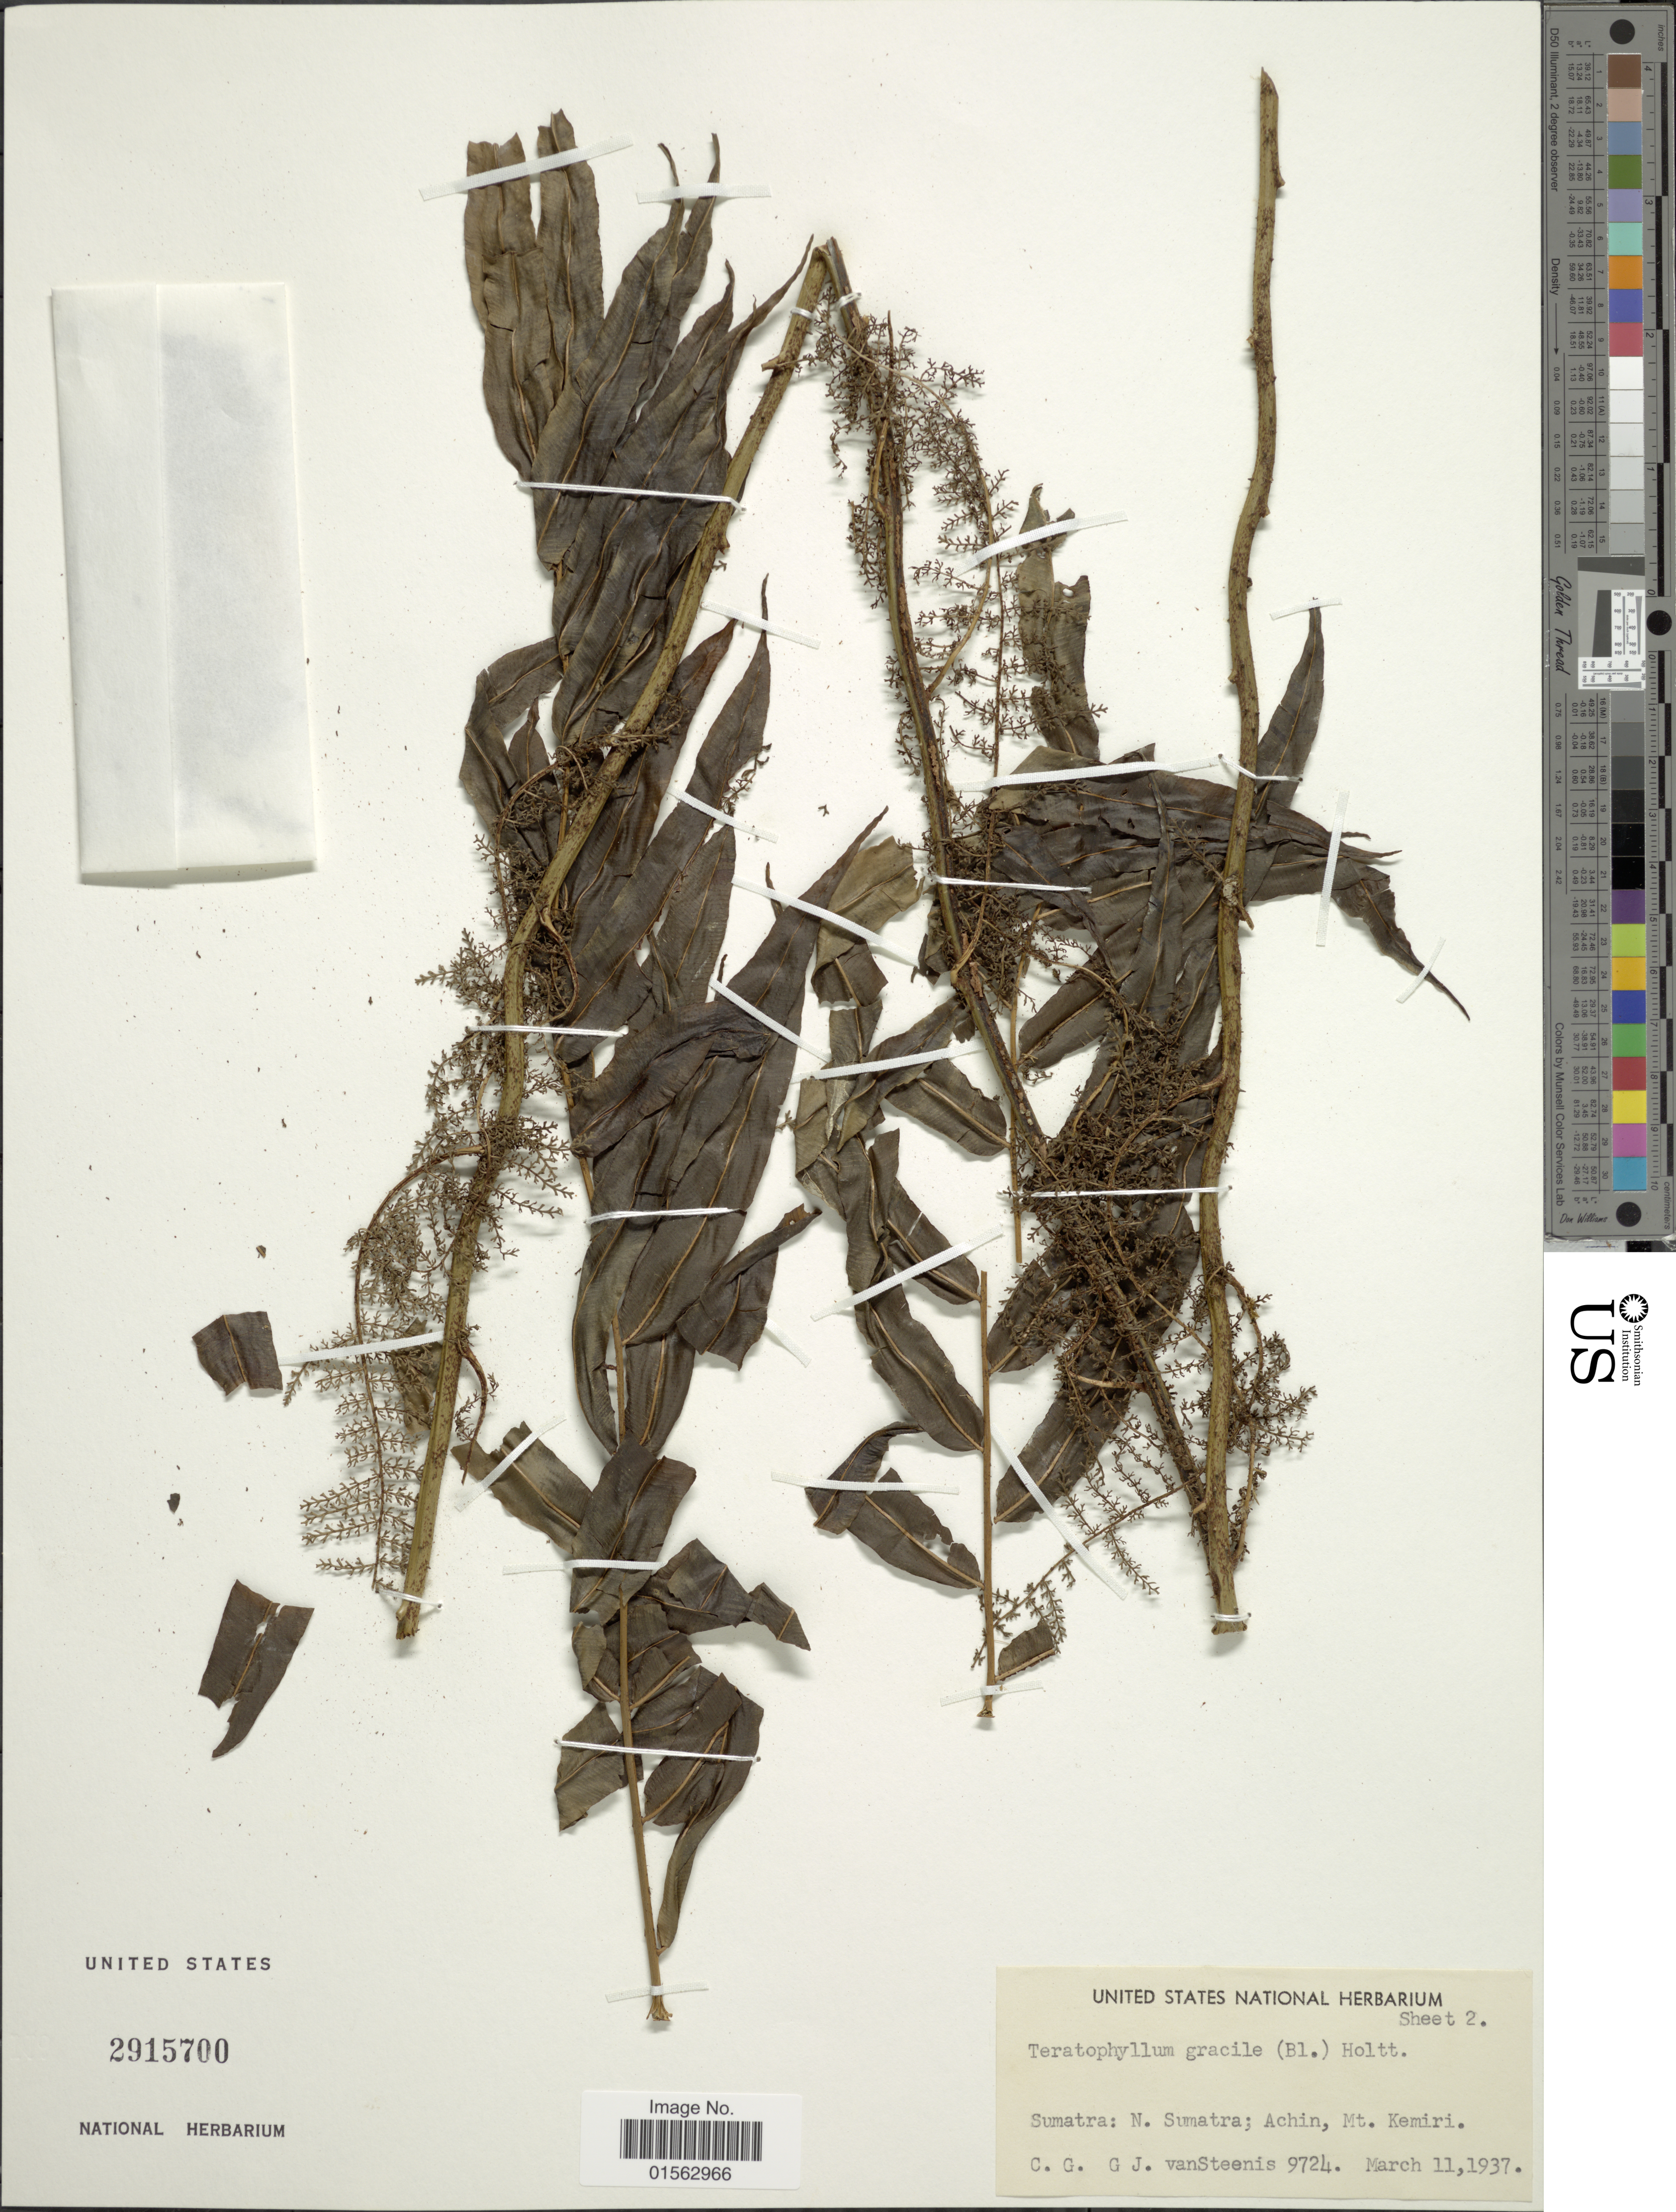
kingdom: Plantae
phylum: Tracheophyta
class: Polypodiopsida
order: Polypodiales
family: Dryopteridaceae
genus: Teratophyllum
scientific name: Teratophyllum gracile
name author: (Blume) Holttum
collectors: C. G. van Steenis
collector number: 9724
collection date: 1937-03-11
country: Indonesia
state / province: Sumatra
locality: N. Sumatra; Achin, Mt. Kemiri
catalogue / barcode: US 2915700